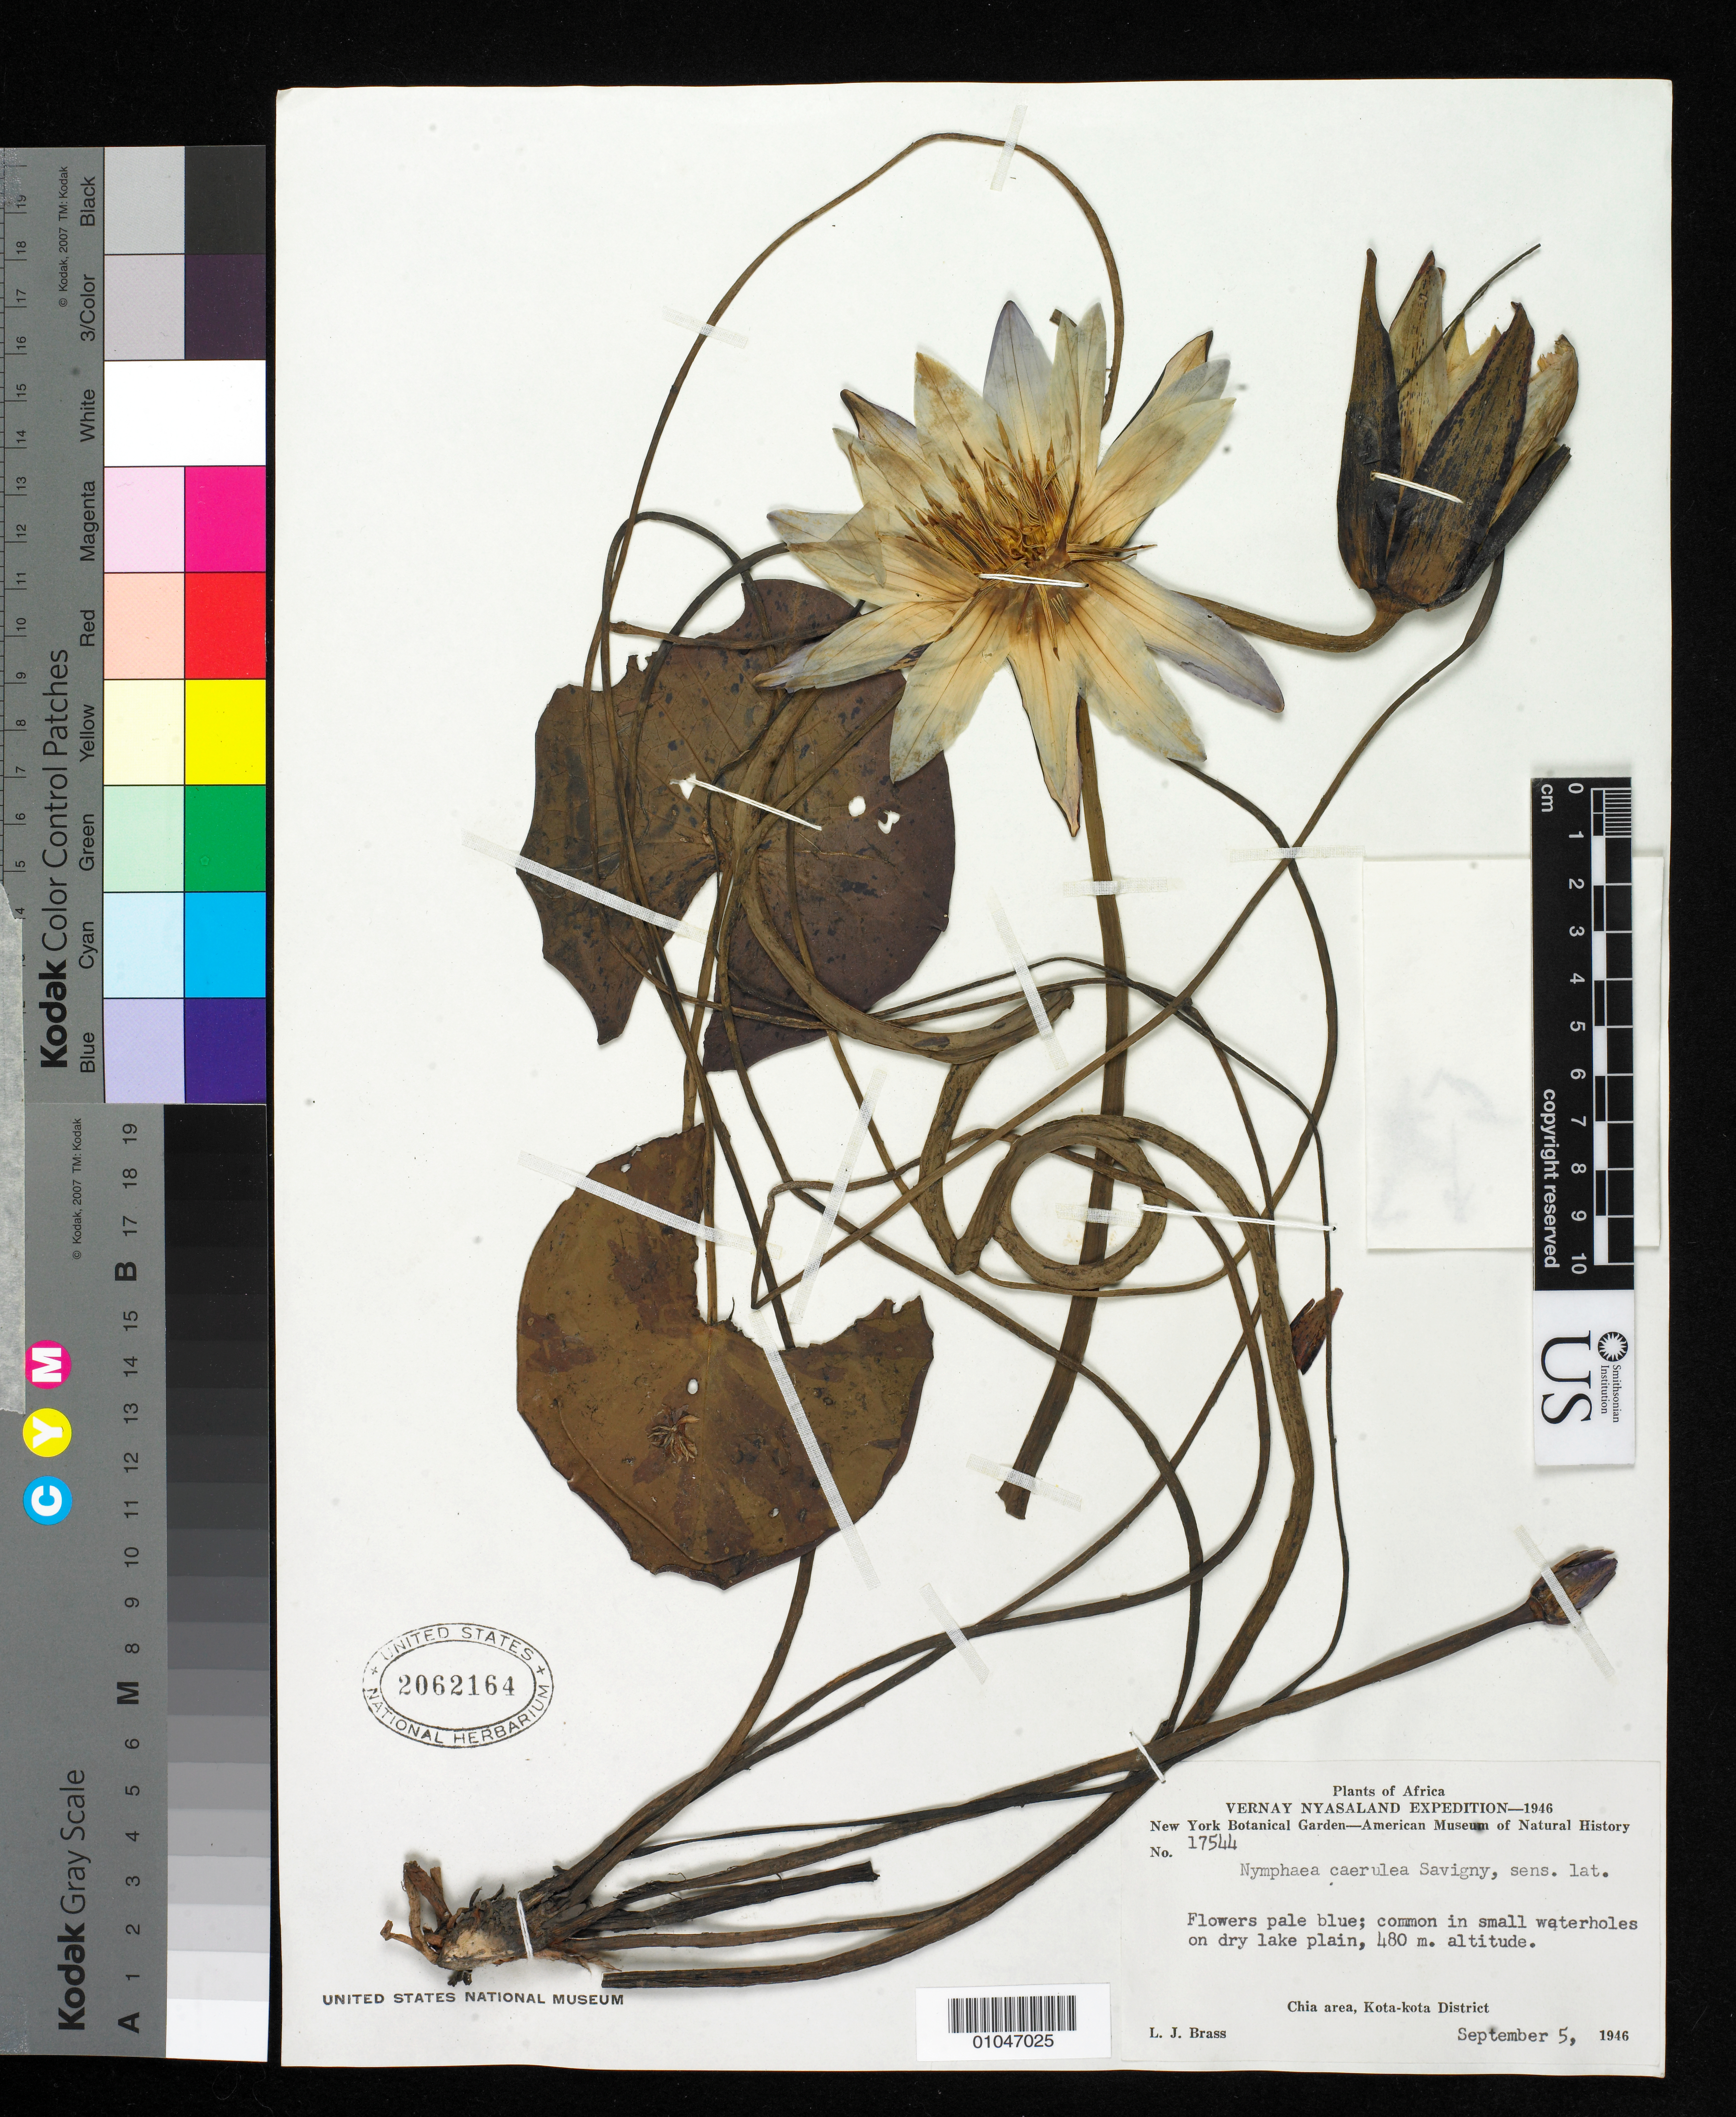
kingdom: Plantae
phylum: Tracheophyta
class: Magnoliopsida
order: Nymphaeales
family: Nymphaeaceae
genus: Nymphaea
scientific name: Nymphaea caerulea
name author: Savigny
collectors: L. J. Brass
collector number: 17544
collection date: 1946-09-05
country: Malawi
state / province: Central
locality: Chia area, Kota-kota District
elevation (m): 480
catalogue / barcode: US 2062164